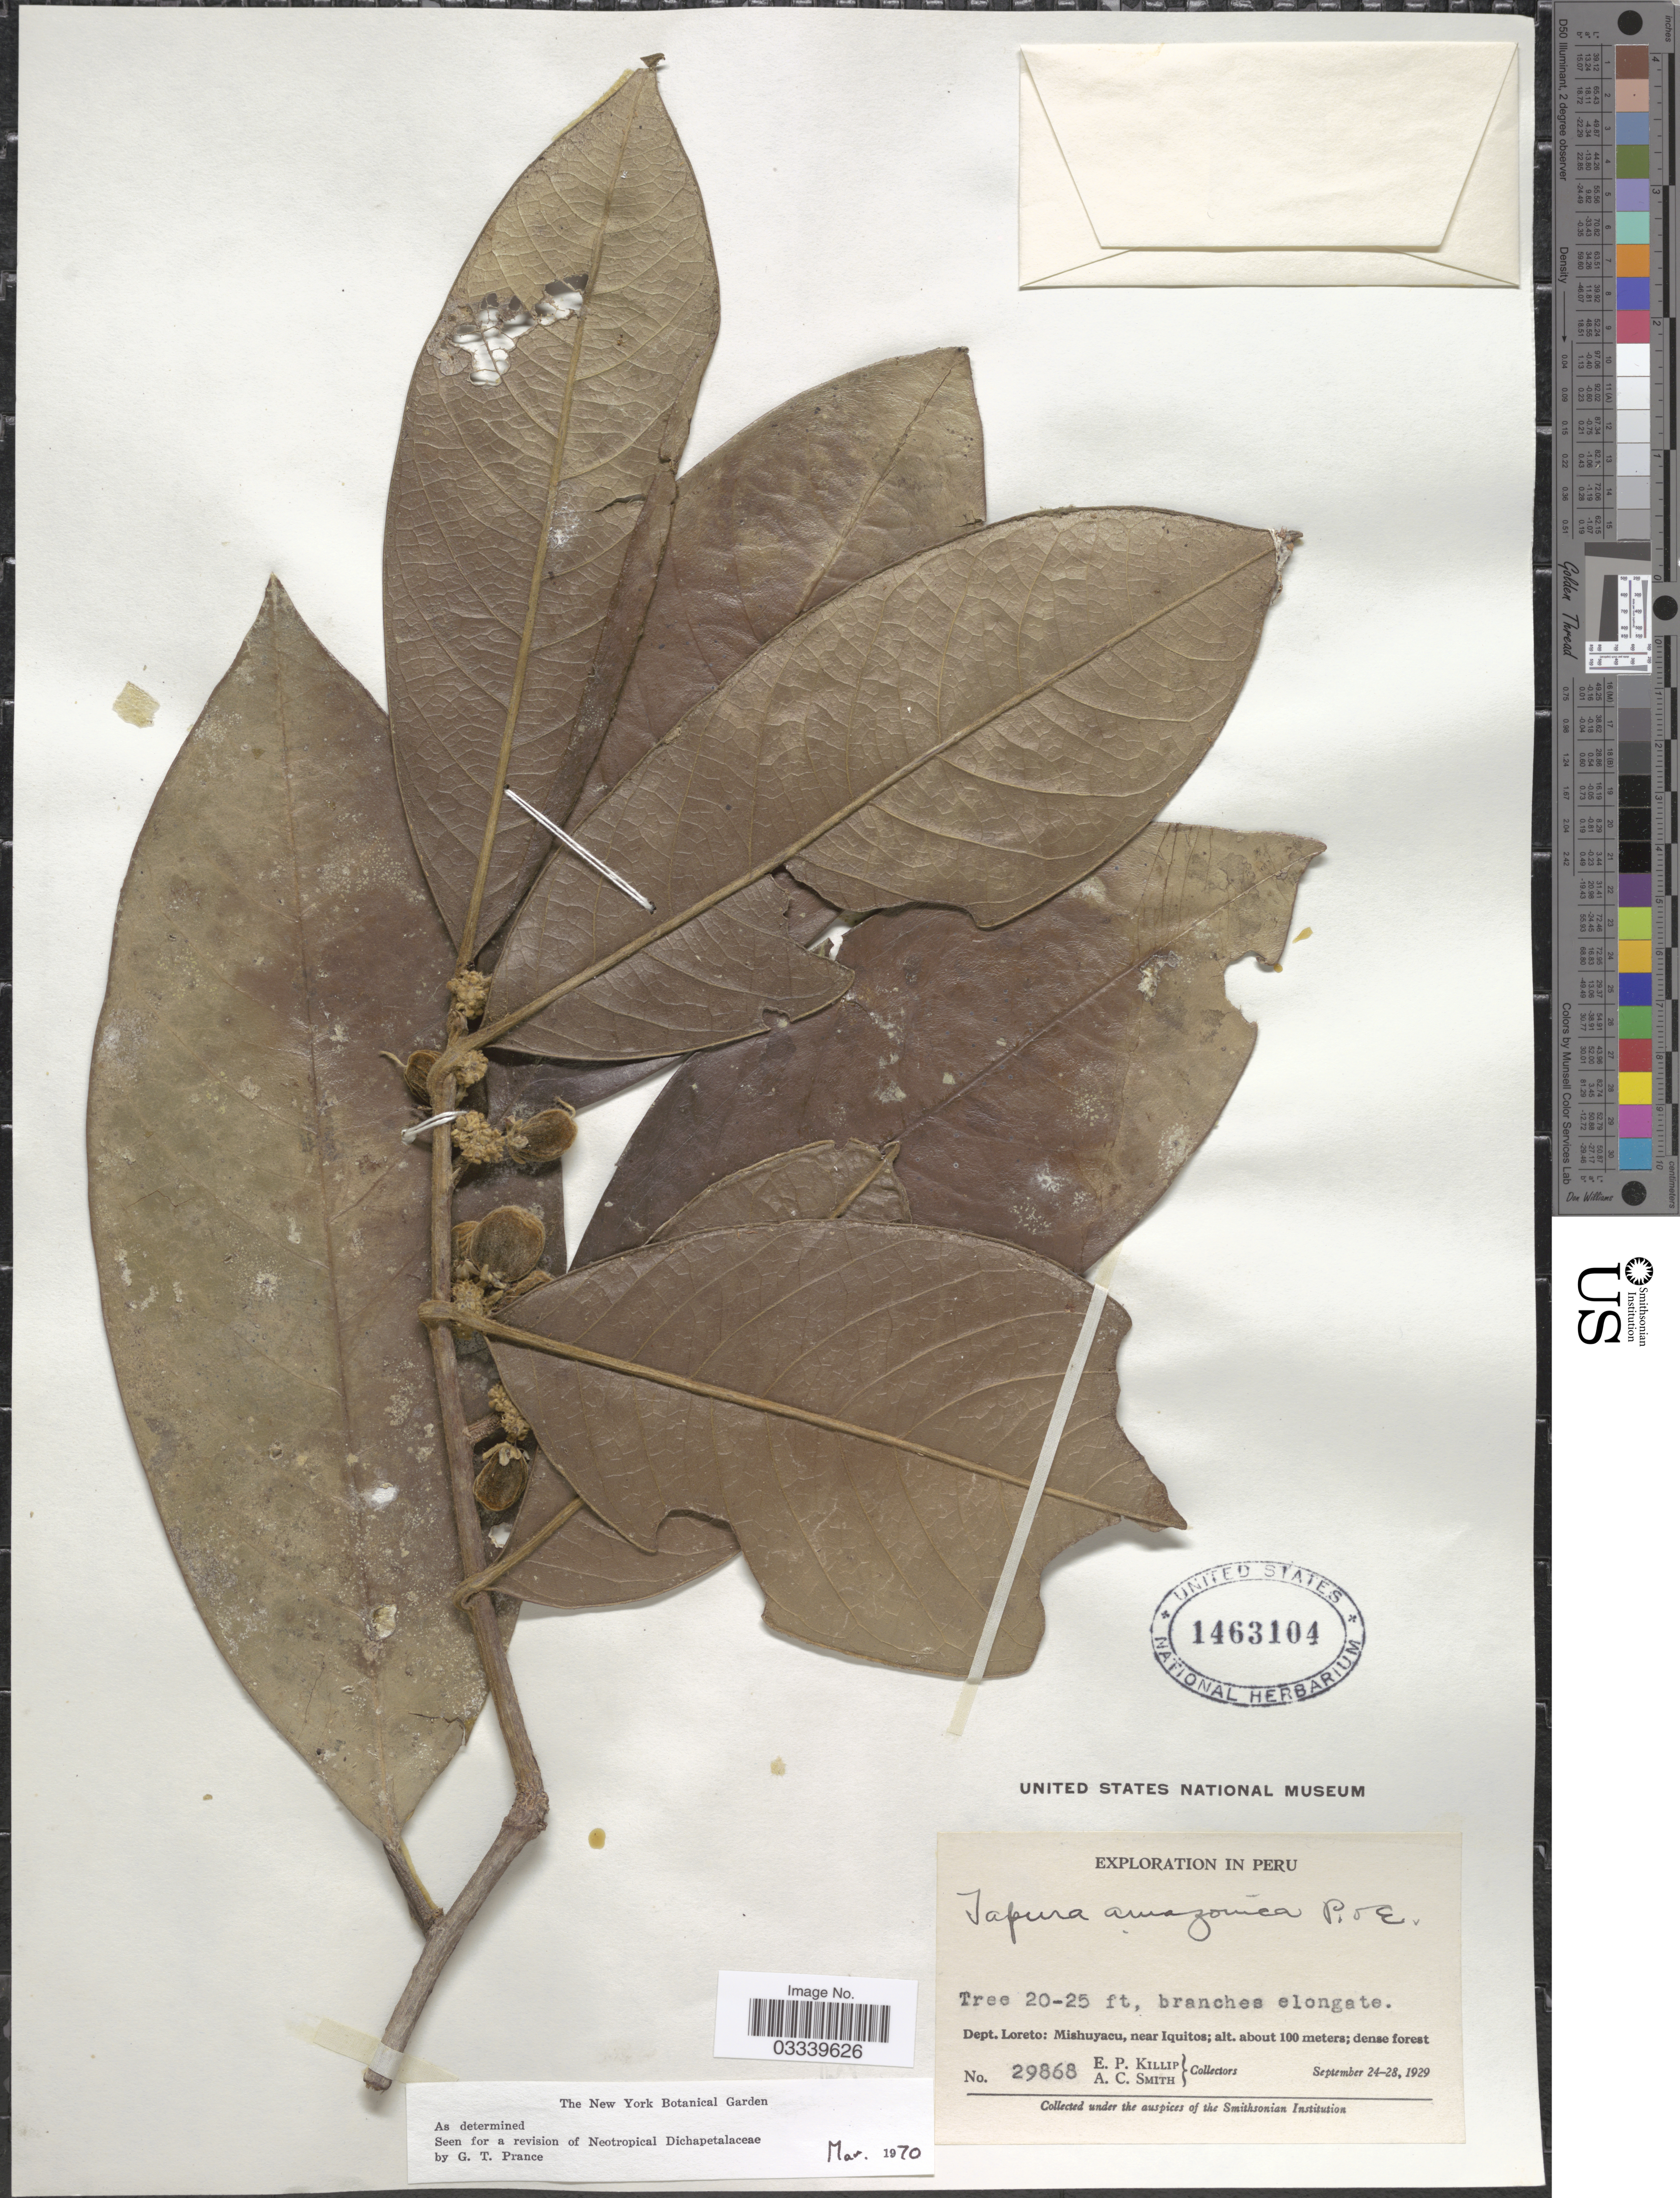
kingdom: Plantae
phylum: Tracheophyta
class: Magnoliopsida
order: Malpighiales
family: Dichapetalaceae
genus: Tapura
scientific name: Tapura amazonica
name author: Poepp. & Endl.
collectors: E. P. Killip & A. C. Smith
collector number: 29868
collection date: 1929-09-24/1929-09-28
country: Peru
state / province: Loreto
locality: Dept. Loreto: Mishuyacu, near Iquitos.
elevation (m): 100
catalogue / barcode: US 1463104